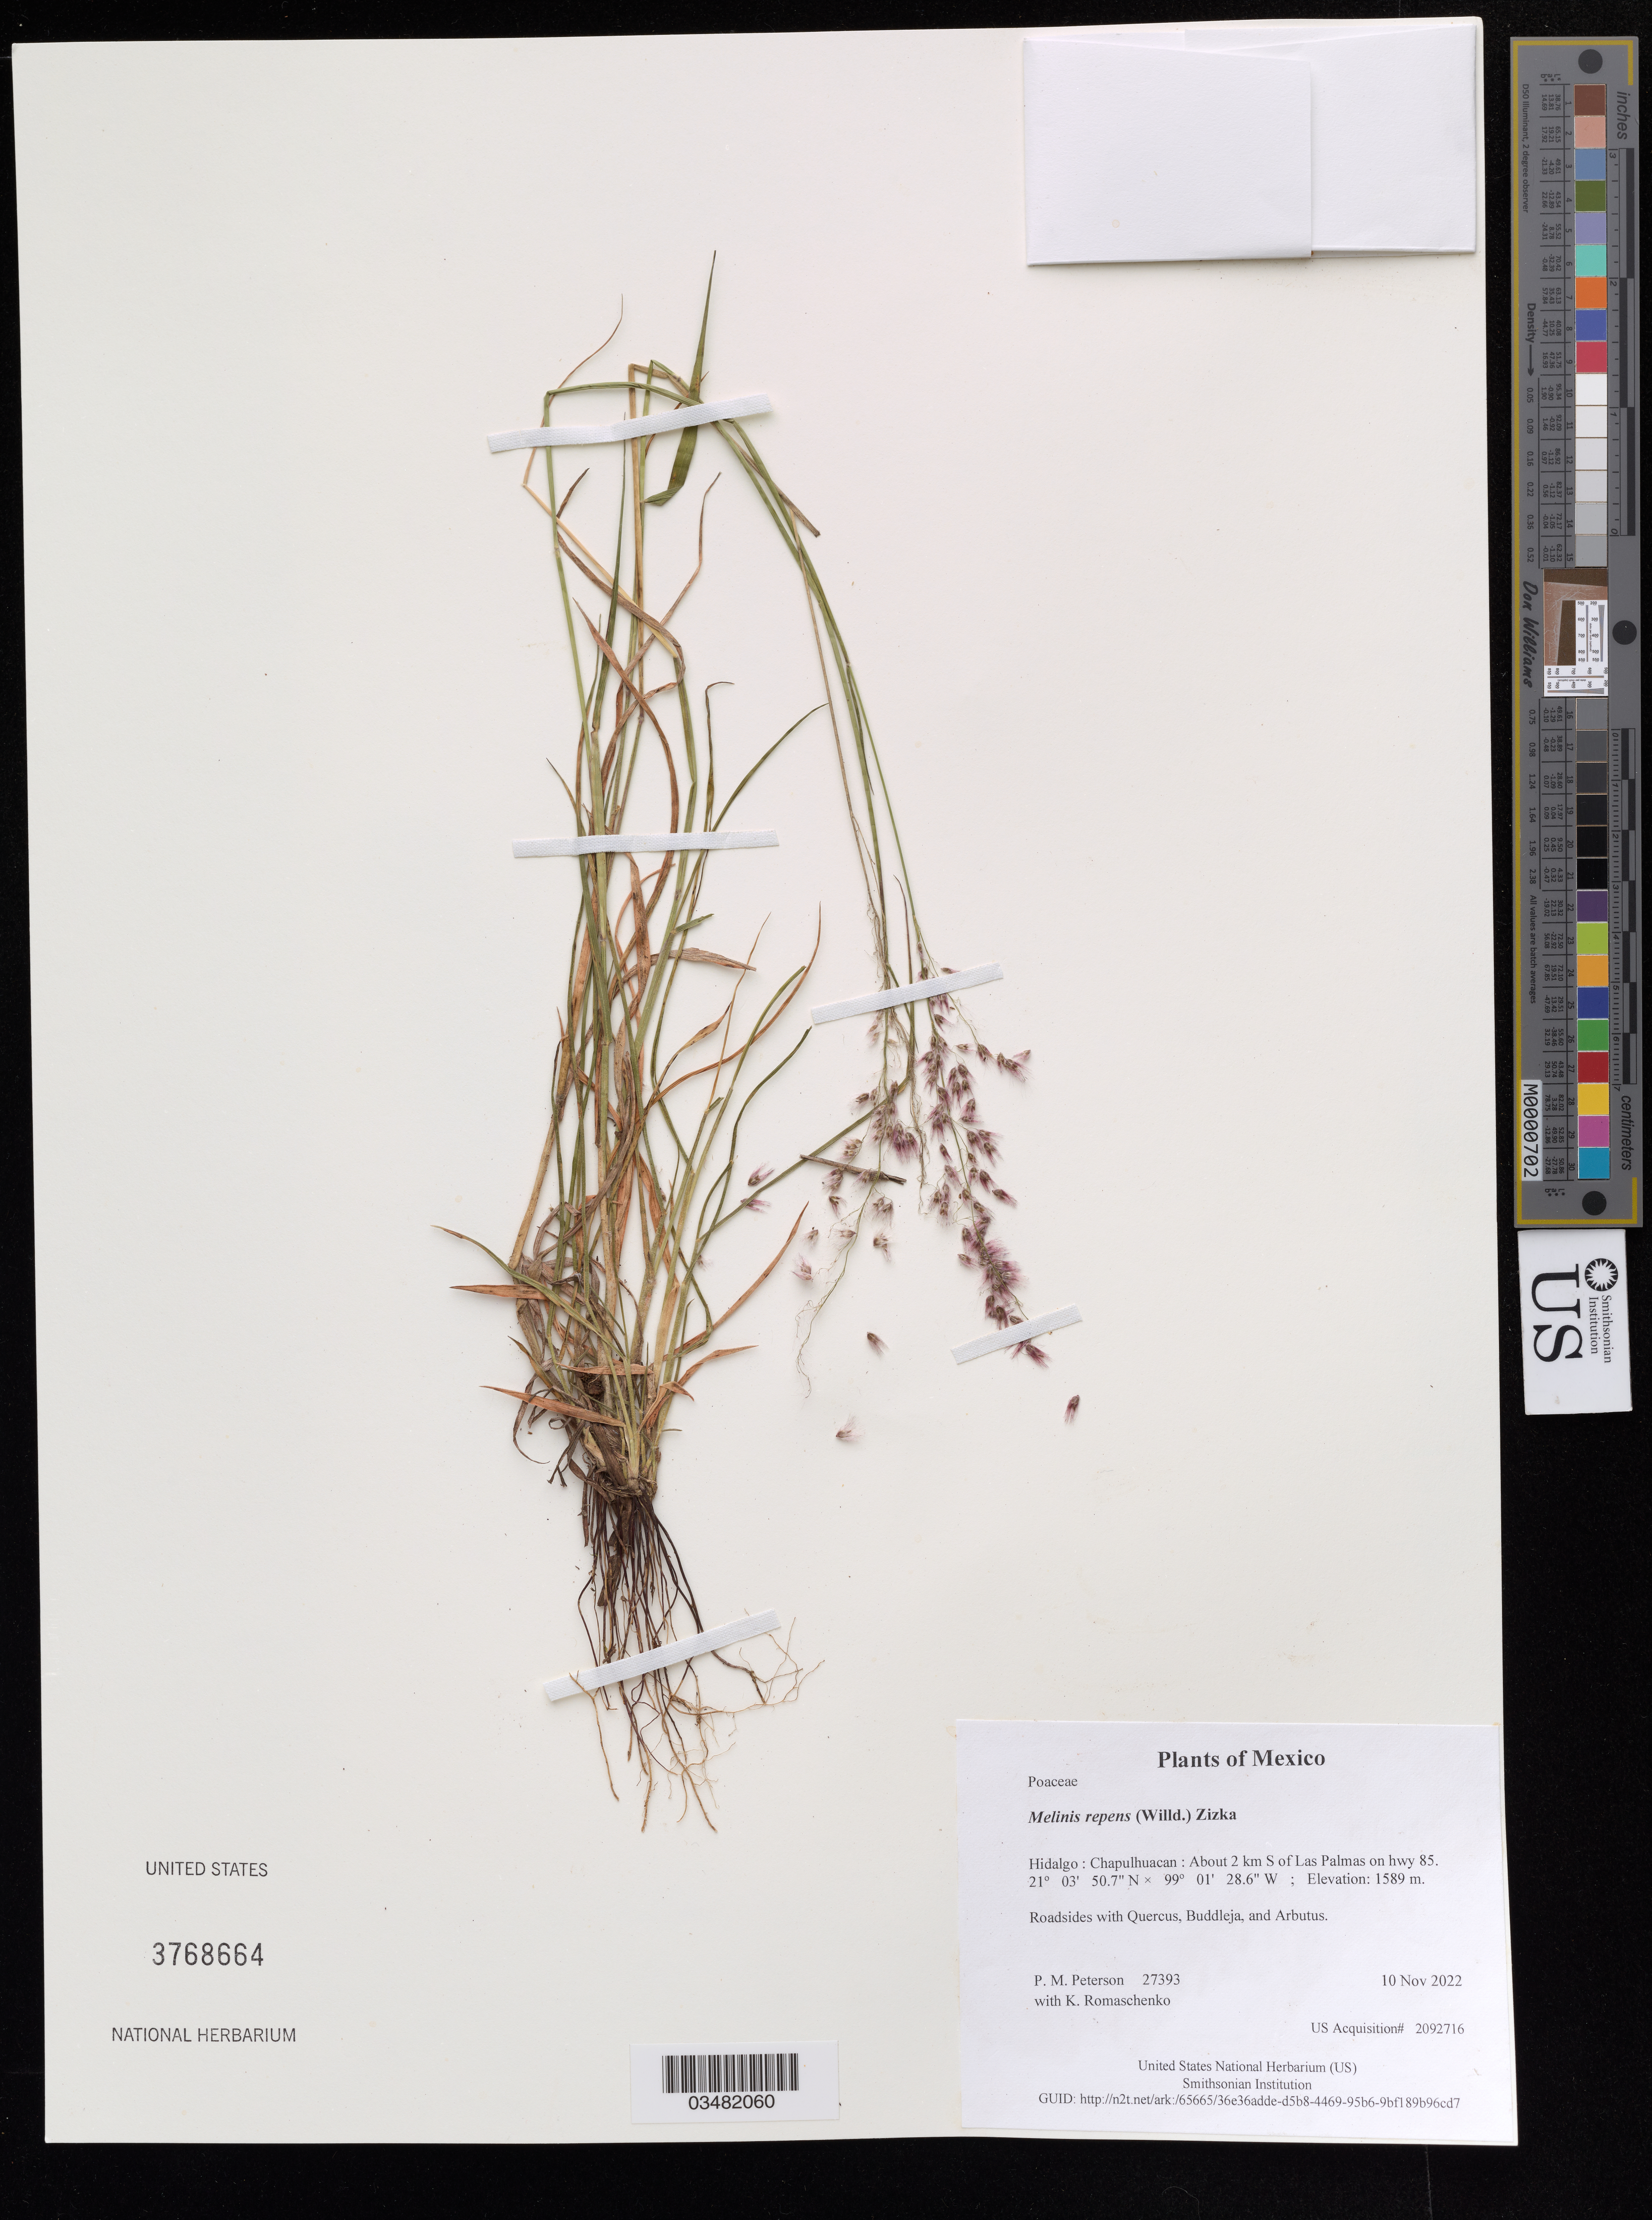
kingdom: Plantae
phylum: Tracheophyta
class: Liliopsida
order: Poales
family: Poaceae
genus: Melinis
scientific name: Melinis repens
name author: (Willd.) Zizka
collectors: P. M. Peterson & K. Romaschenko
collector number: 27393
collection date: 2022-11-10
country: México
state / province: Hidalgo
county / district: Chapulhuacan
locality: About 2 km S of Las Palmas on hwy 85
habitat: Roadsides with Quercus, Buddleja, and Arbutus.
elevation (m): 1589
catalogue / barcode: US 3768664